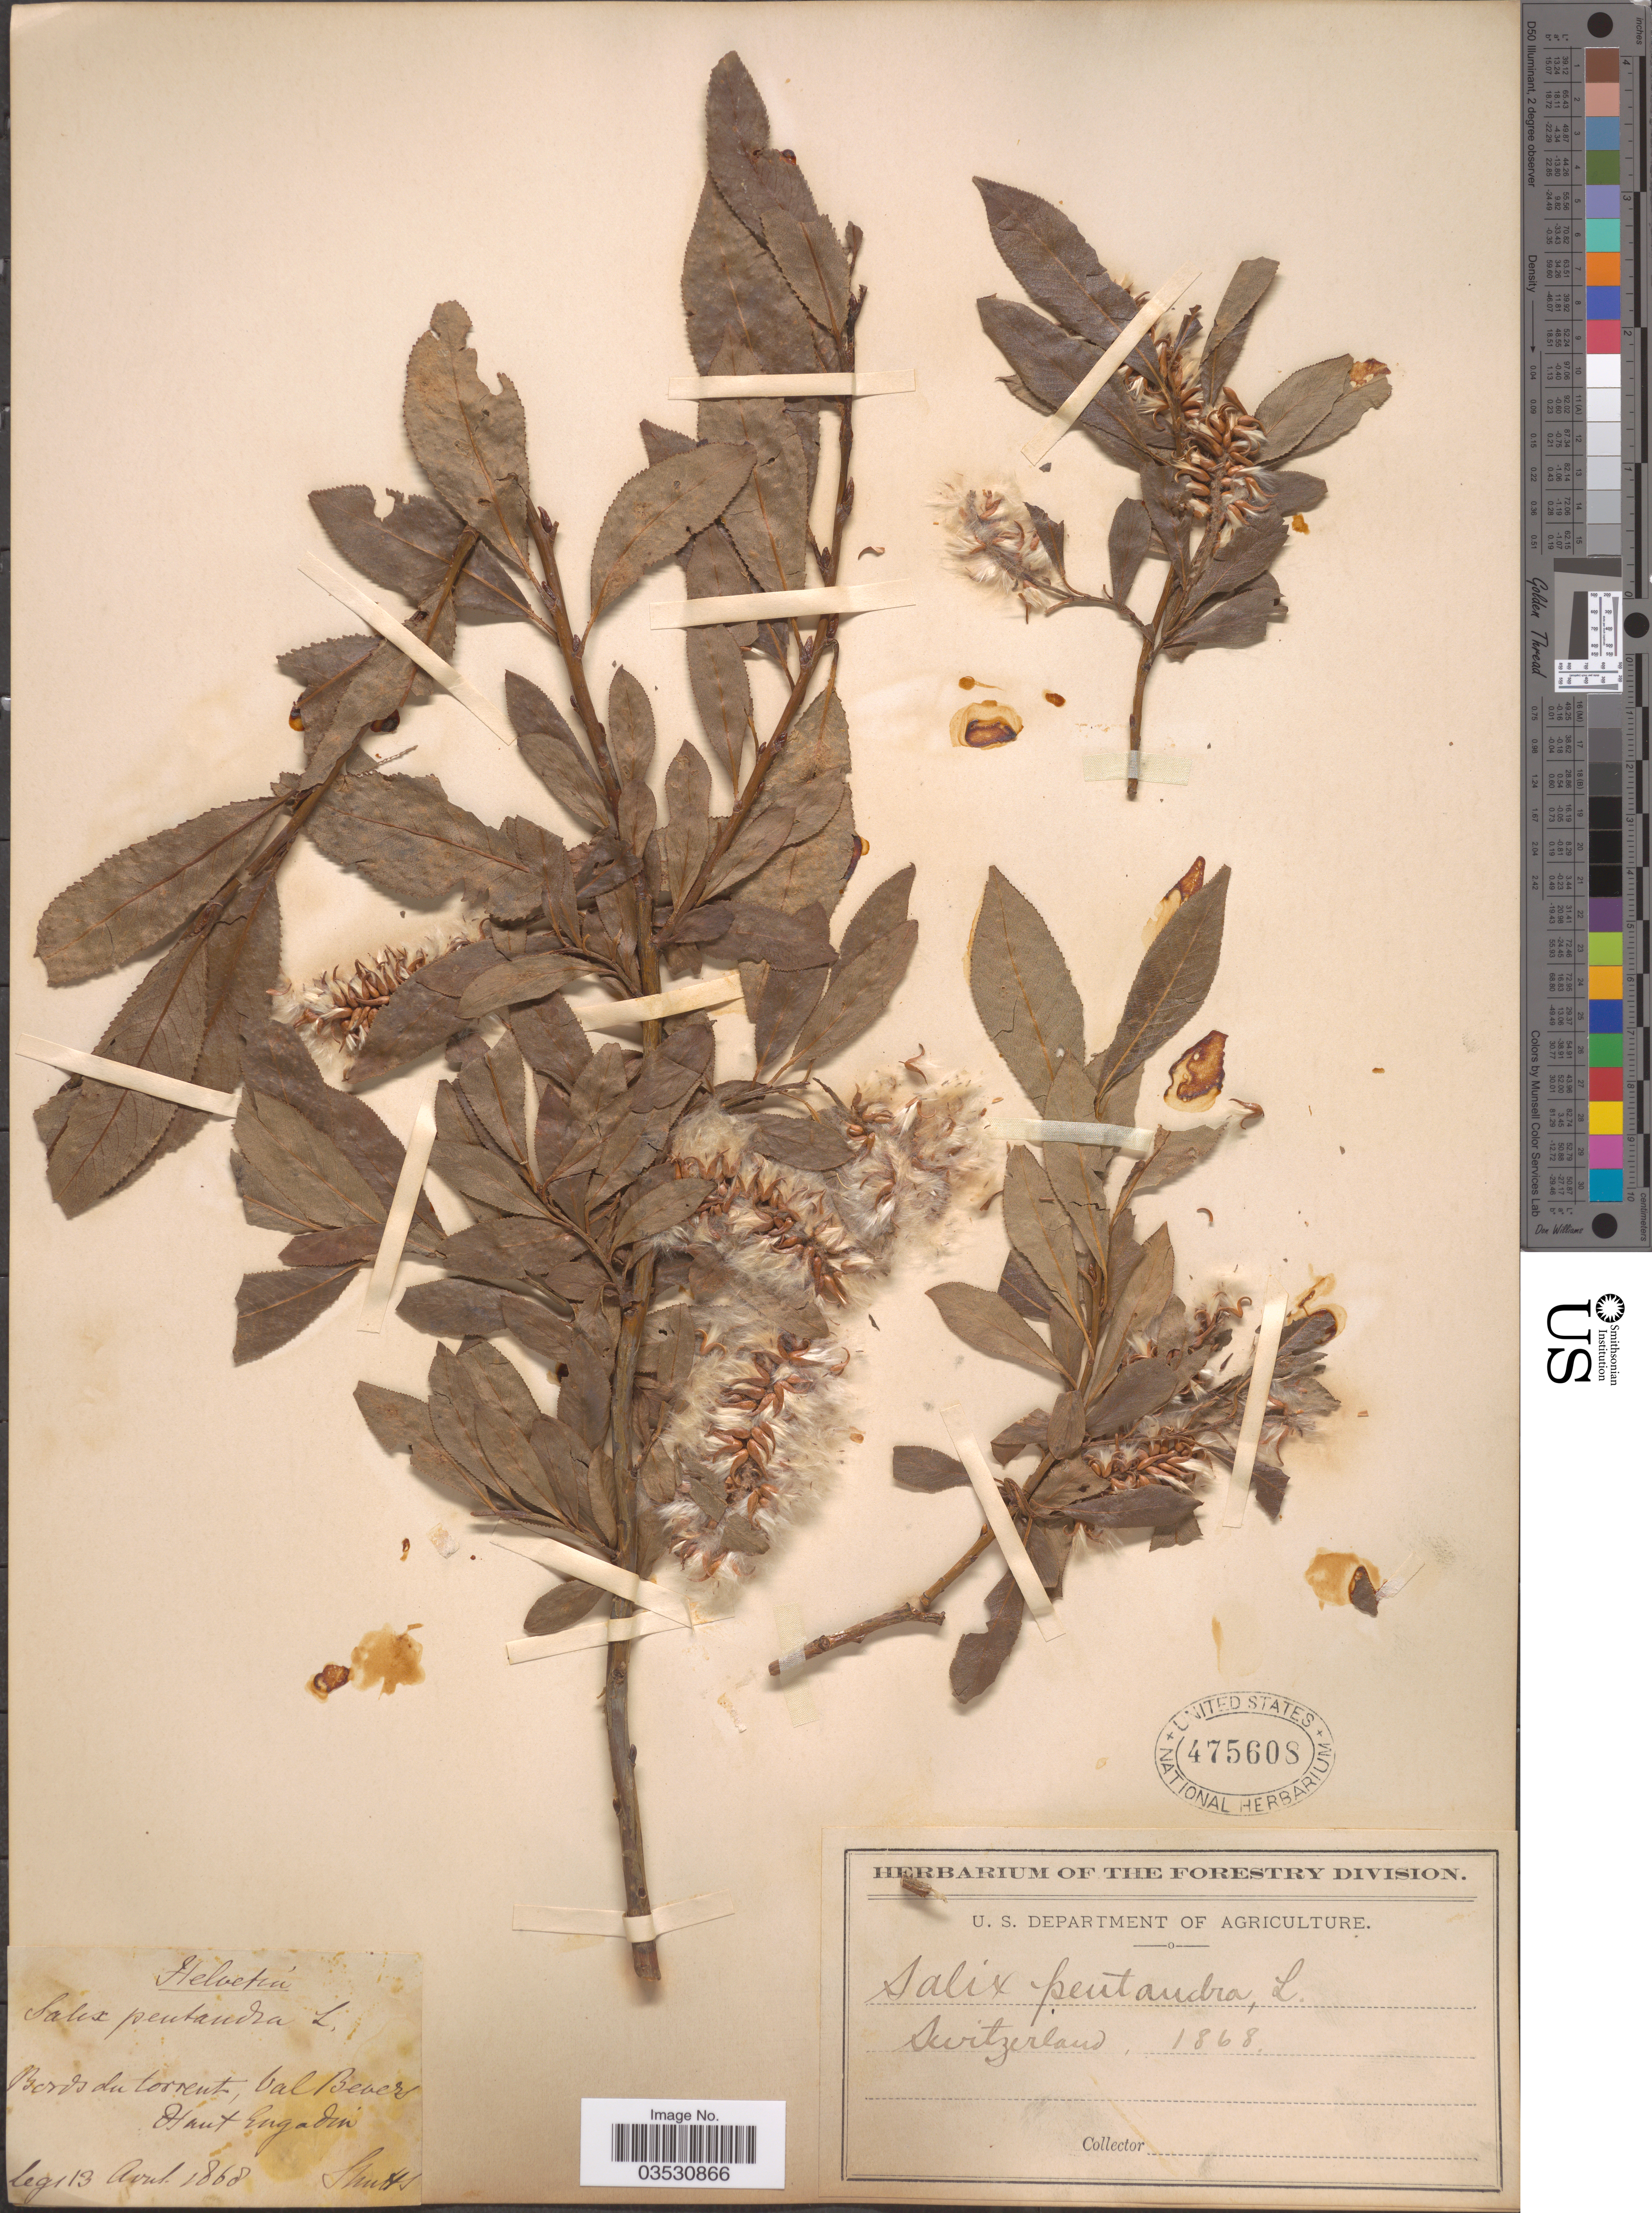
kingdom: Plantae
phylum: Tracheophyta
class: Magnoliopsida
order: Malpighiales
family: Salicaceae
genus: Salix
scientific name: Salix pentandra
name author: L.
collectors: Shults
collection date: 1868-08-13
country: Switzerland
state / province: Graubunden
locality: Helvetin. Bords du torrent, val Bevers. Haut Engadin.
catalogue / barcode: US 475608